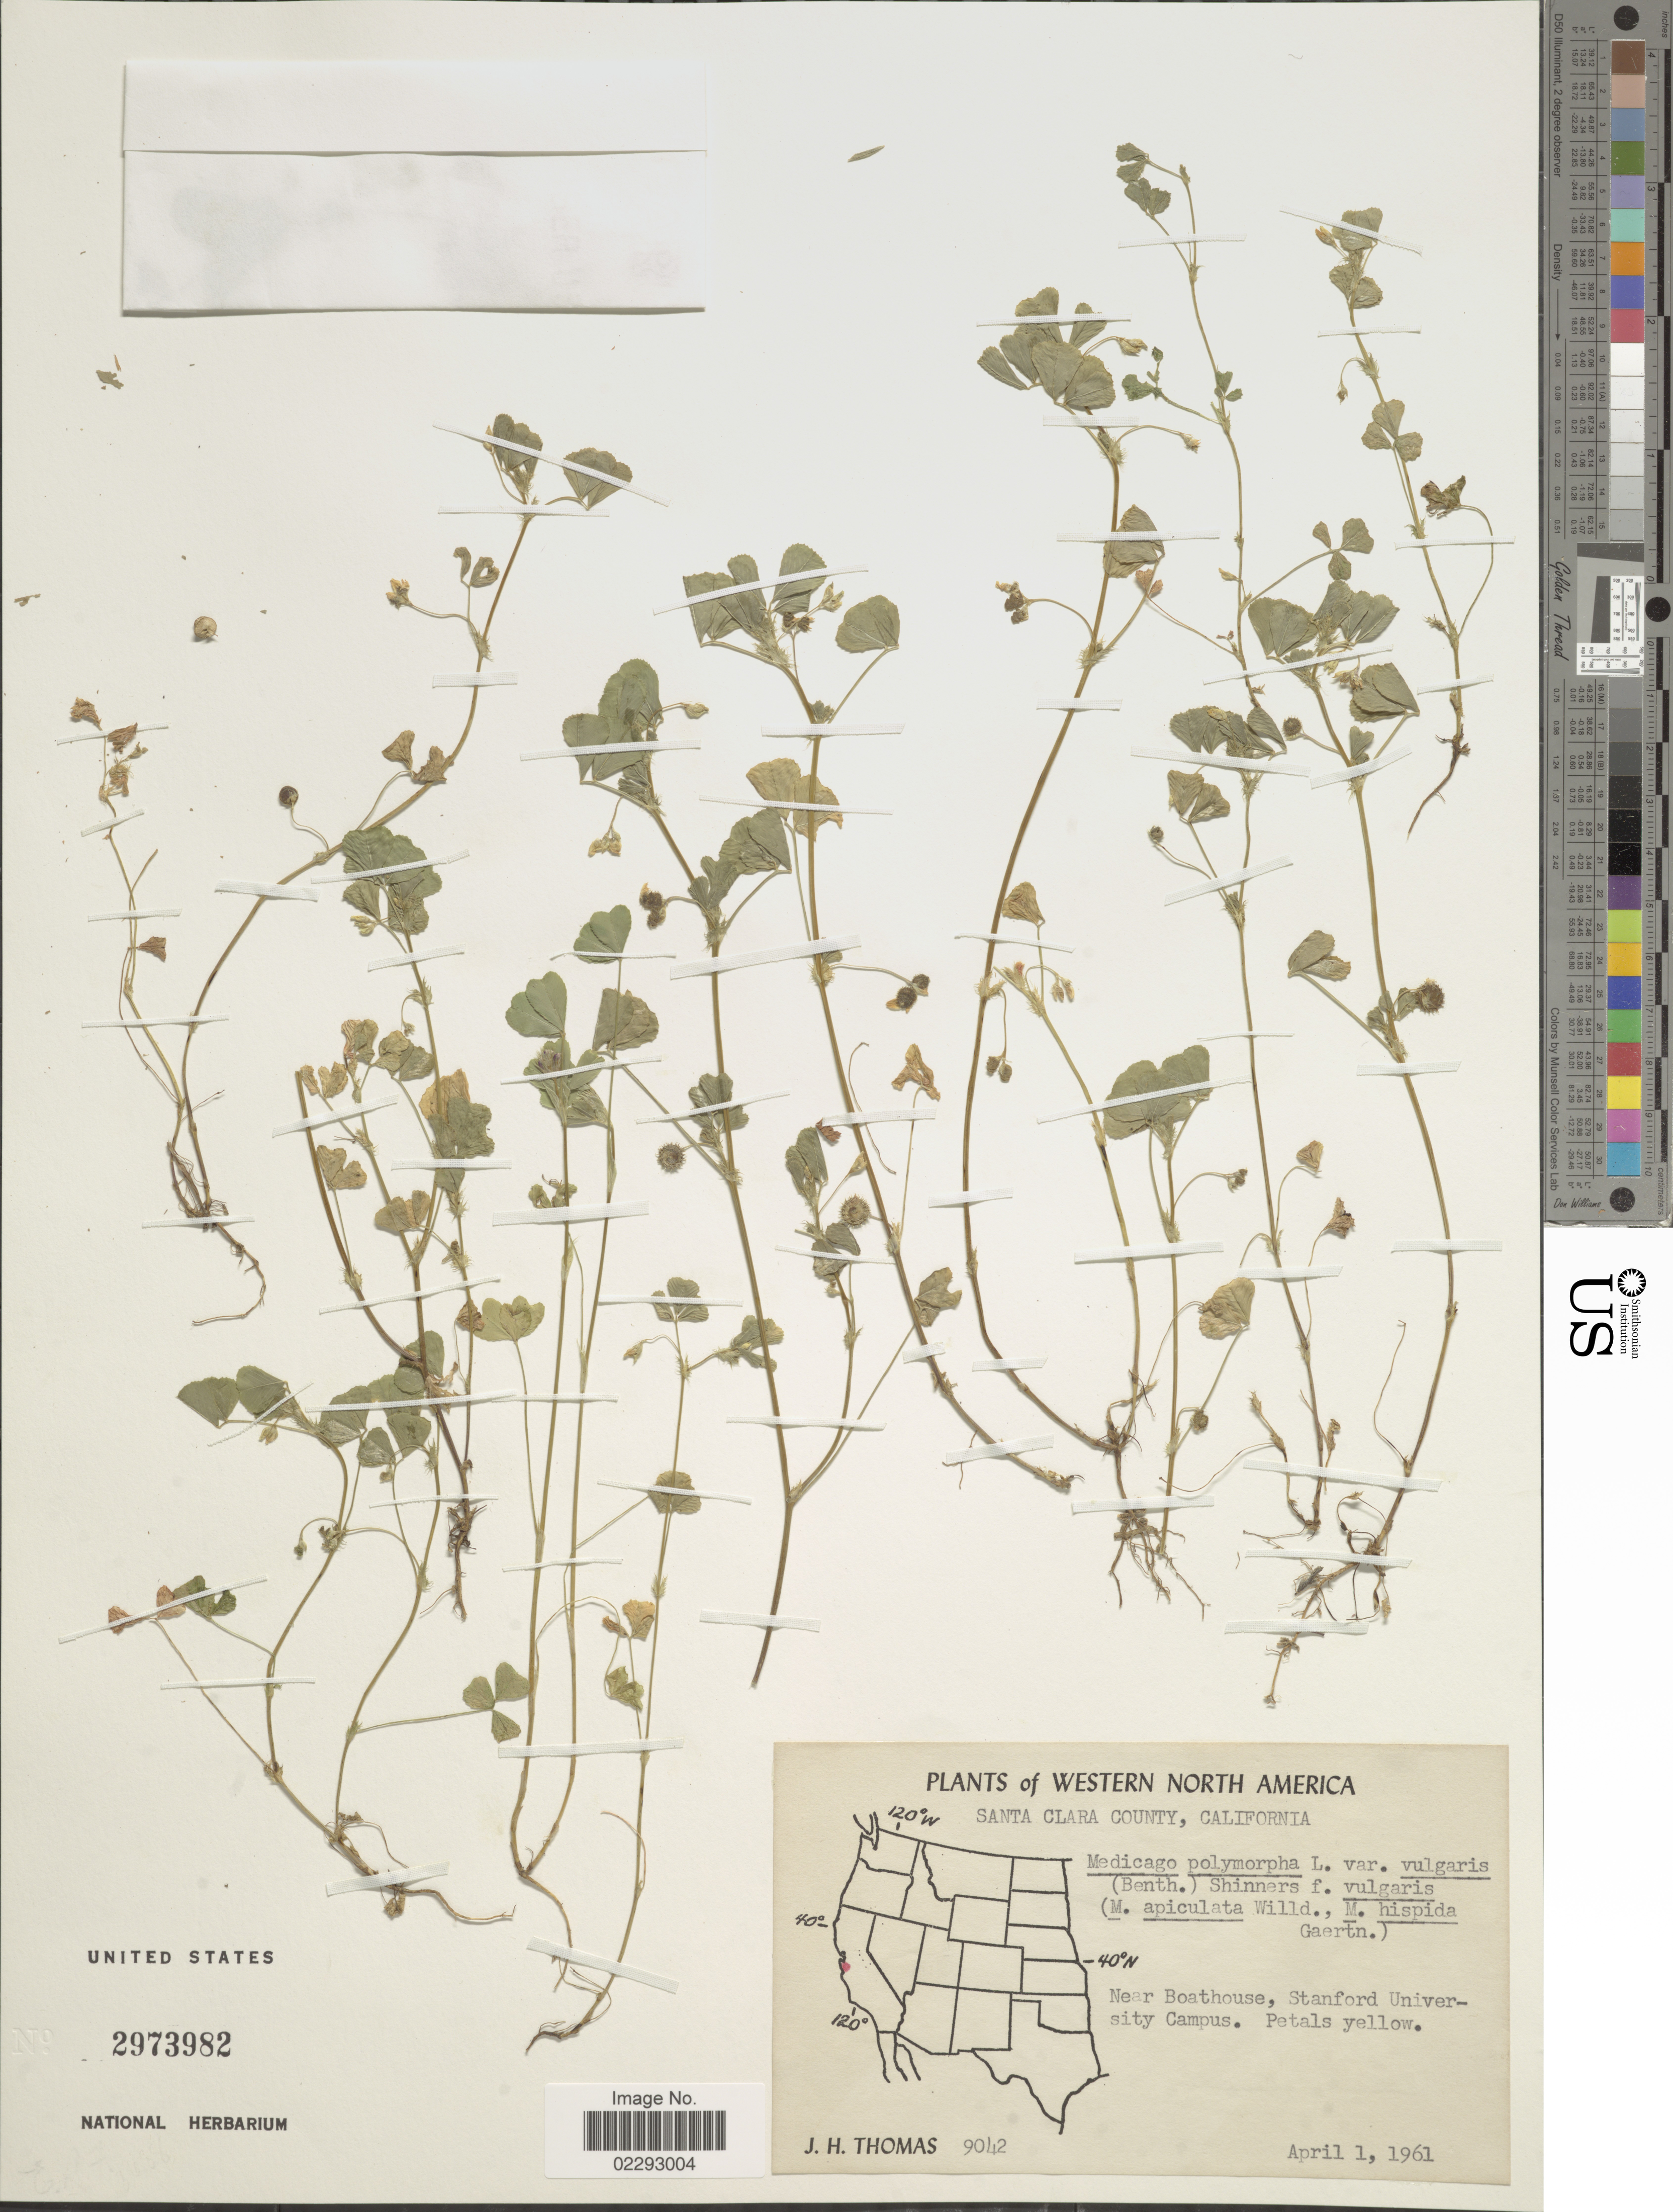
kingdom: Plantae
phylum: Tracheophyta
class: Magnoliopsida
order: Fabales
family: Fabaceae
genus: Medicago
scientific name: Medicago polymorpha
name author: L.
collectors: J. H. Thomas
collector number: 9042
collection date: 1961-04-01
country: United States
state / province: California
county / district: Santa Clara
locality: Western North America. Santa Clara County, California. near Boathouse, Stanford University Campus.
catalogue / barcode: US 2973982